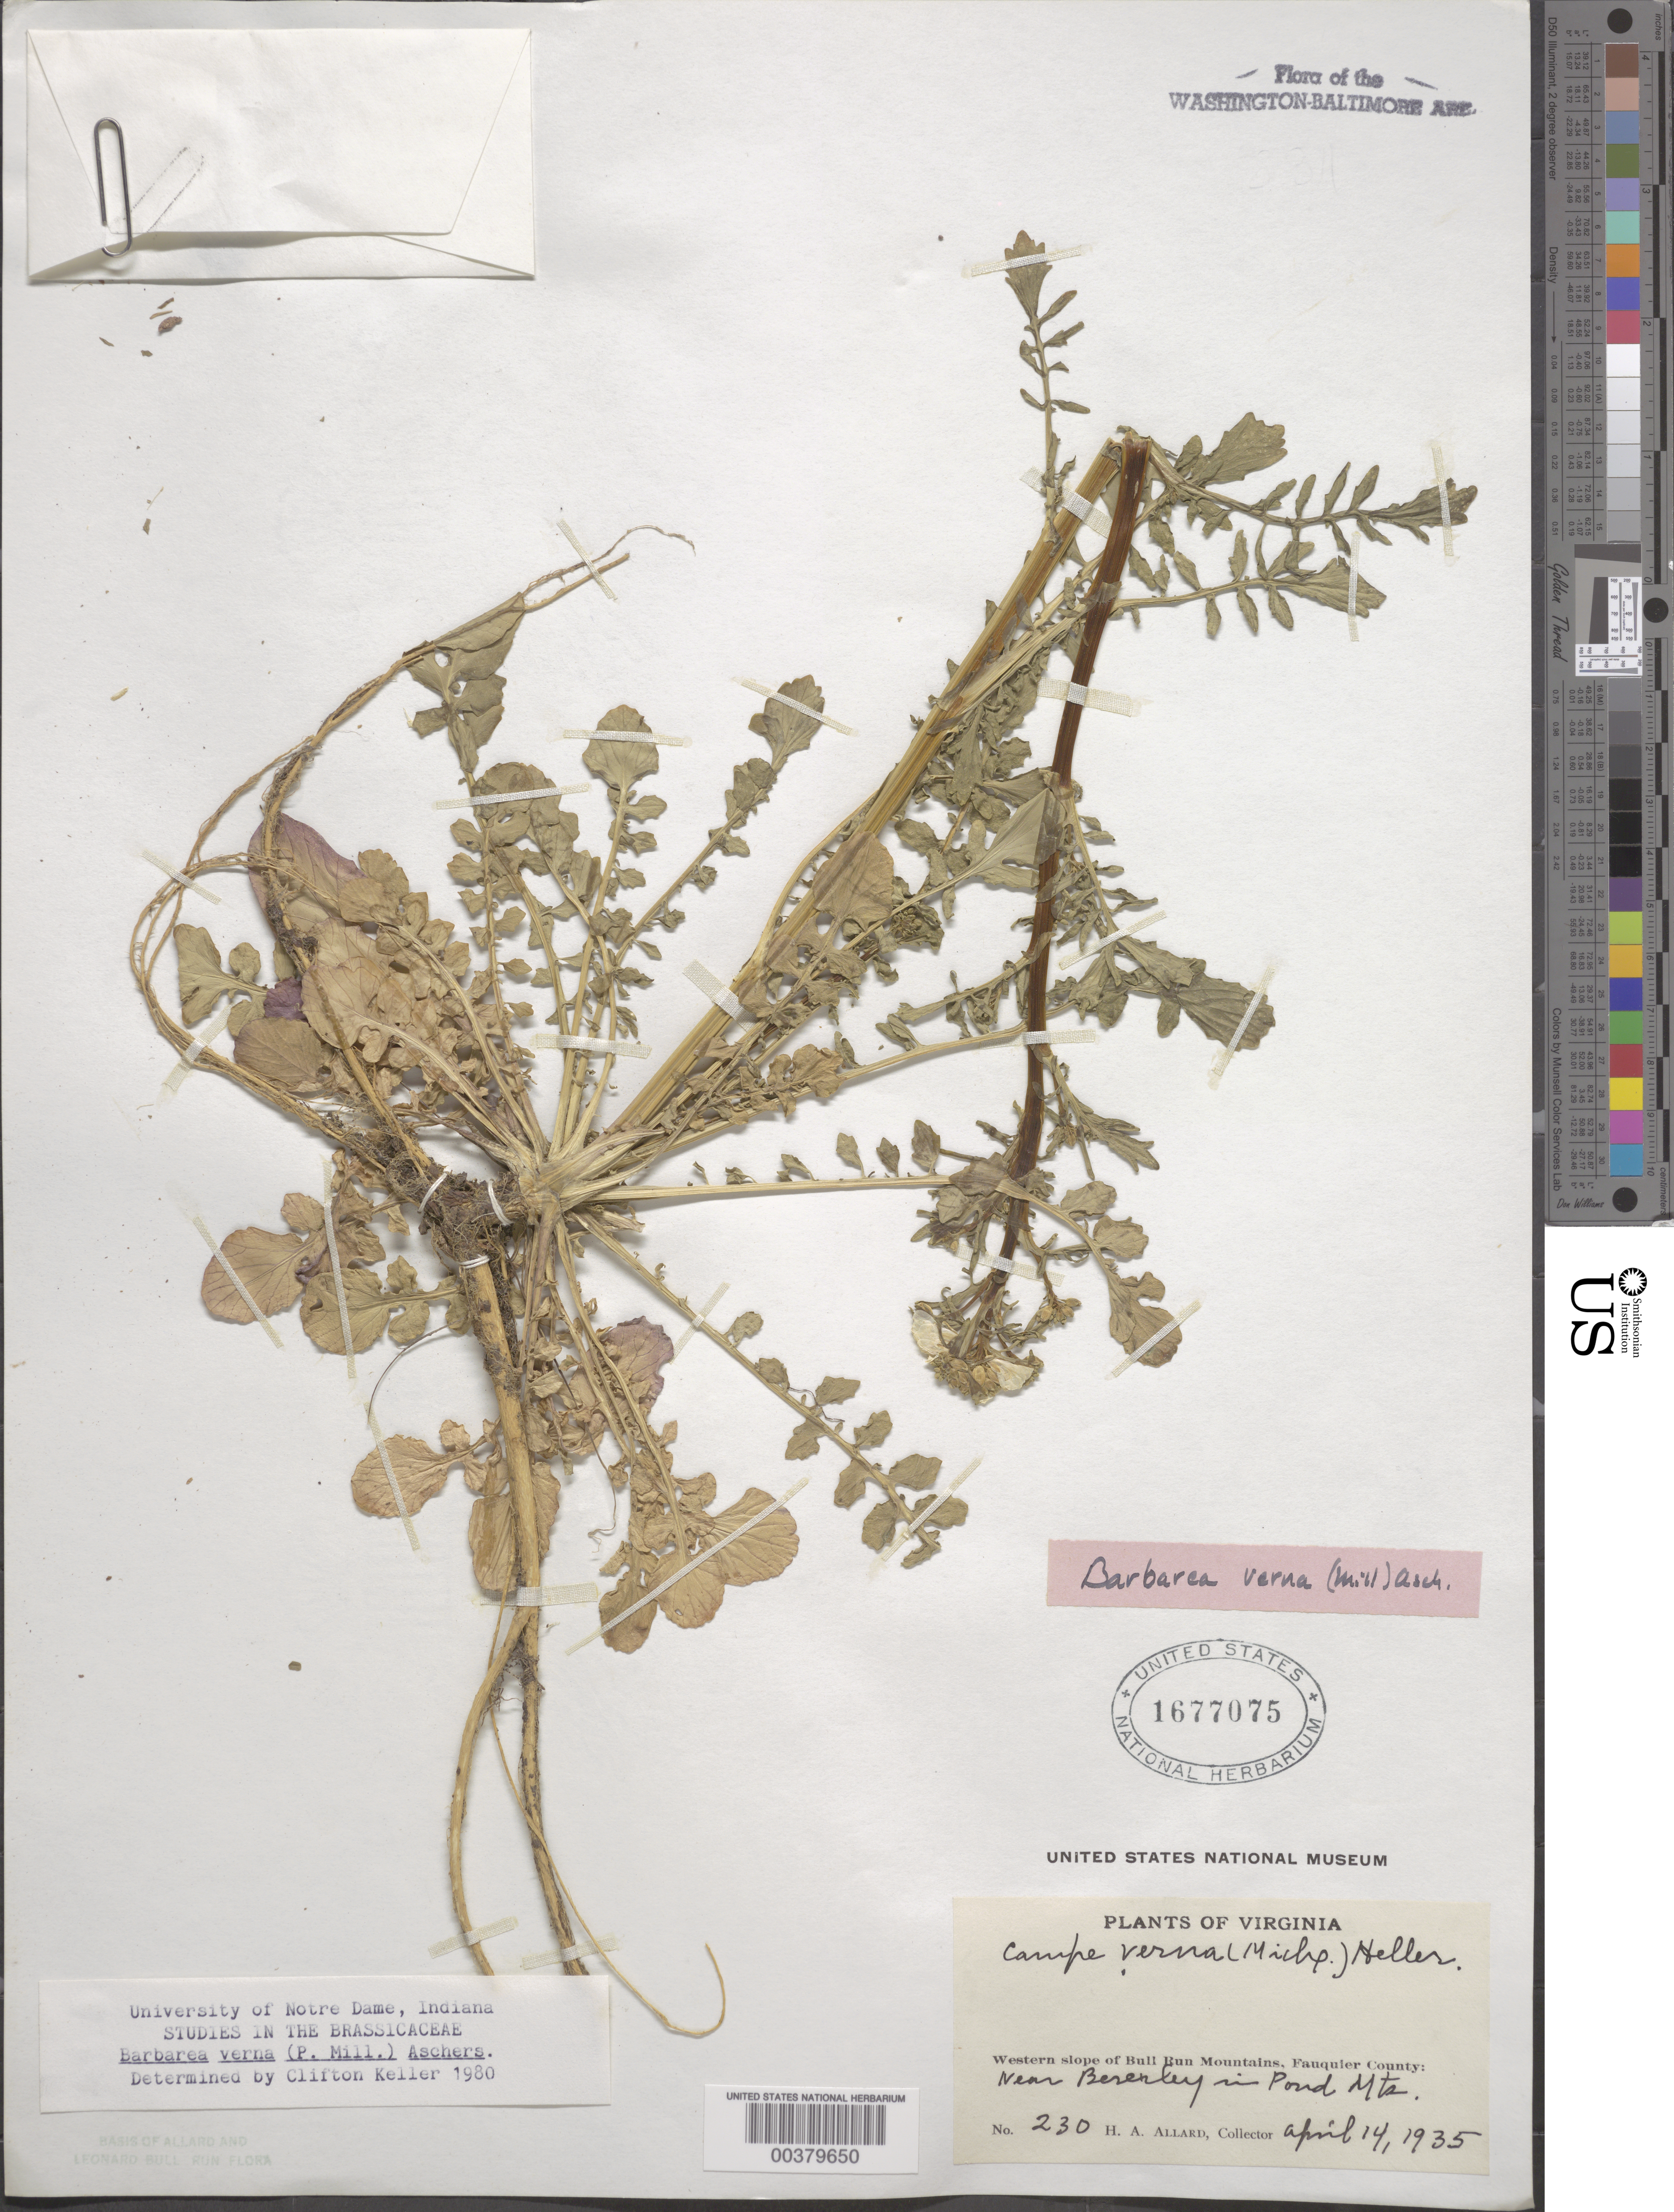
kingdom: Plantae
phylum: Tracheophyta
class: Magnoliopsida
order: Brassicales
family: Brassicaceae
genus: Barbarea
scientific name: Barbarea verna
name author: (Mill.) Asch.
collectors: H. A. Allard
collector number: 230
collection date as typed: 14 Apr 1935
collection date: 1935-04-14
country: United States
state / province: Virginia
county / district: Fauquier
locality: Beverley vicinity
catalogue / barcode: US 1677075